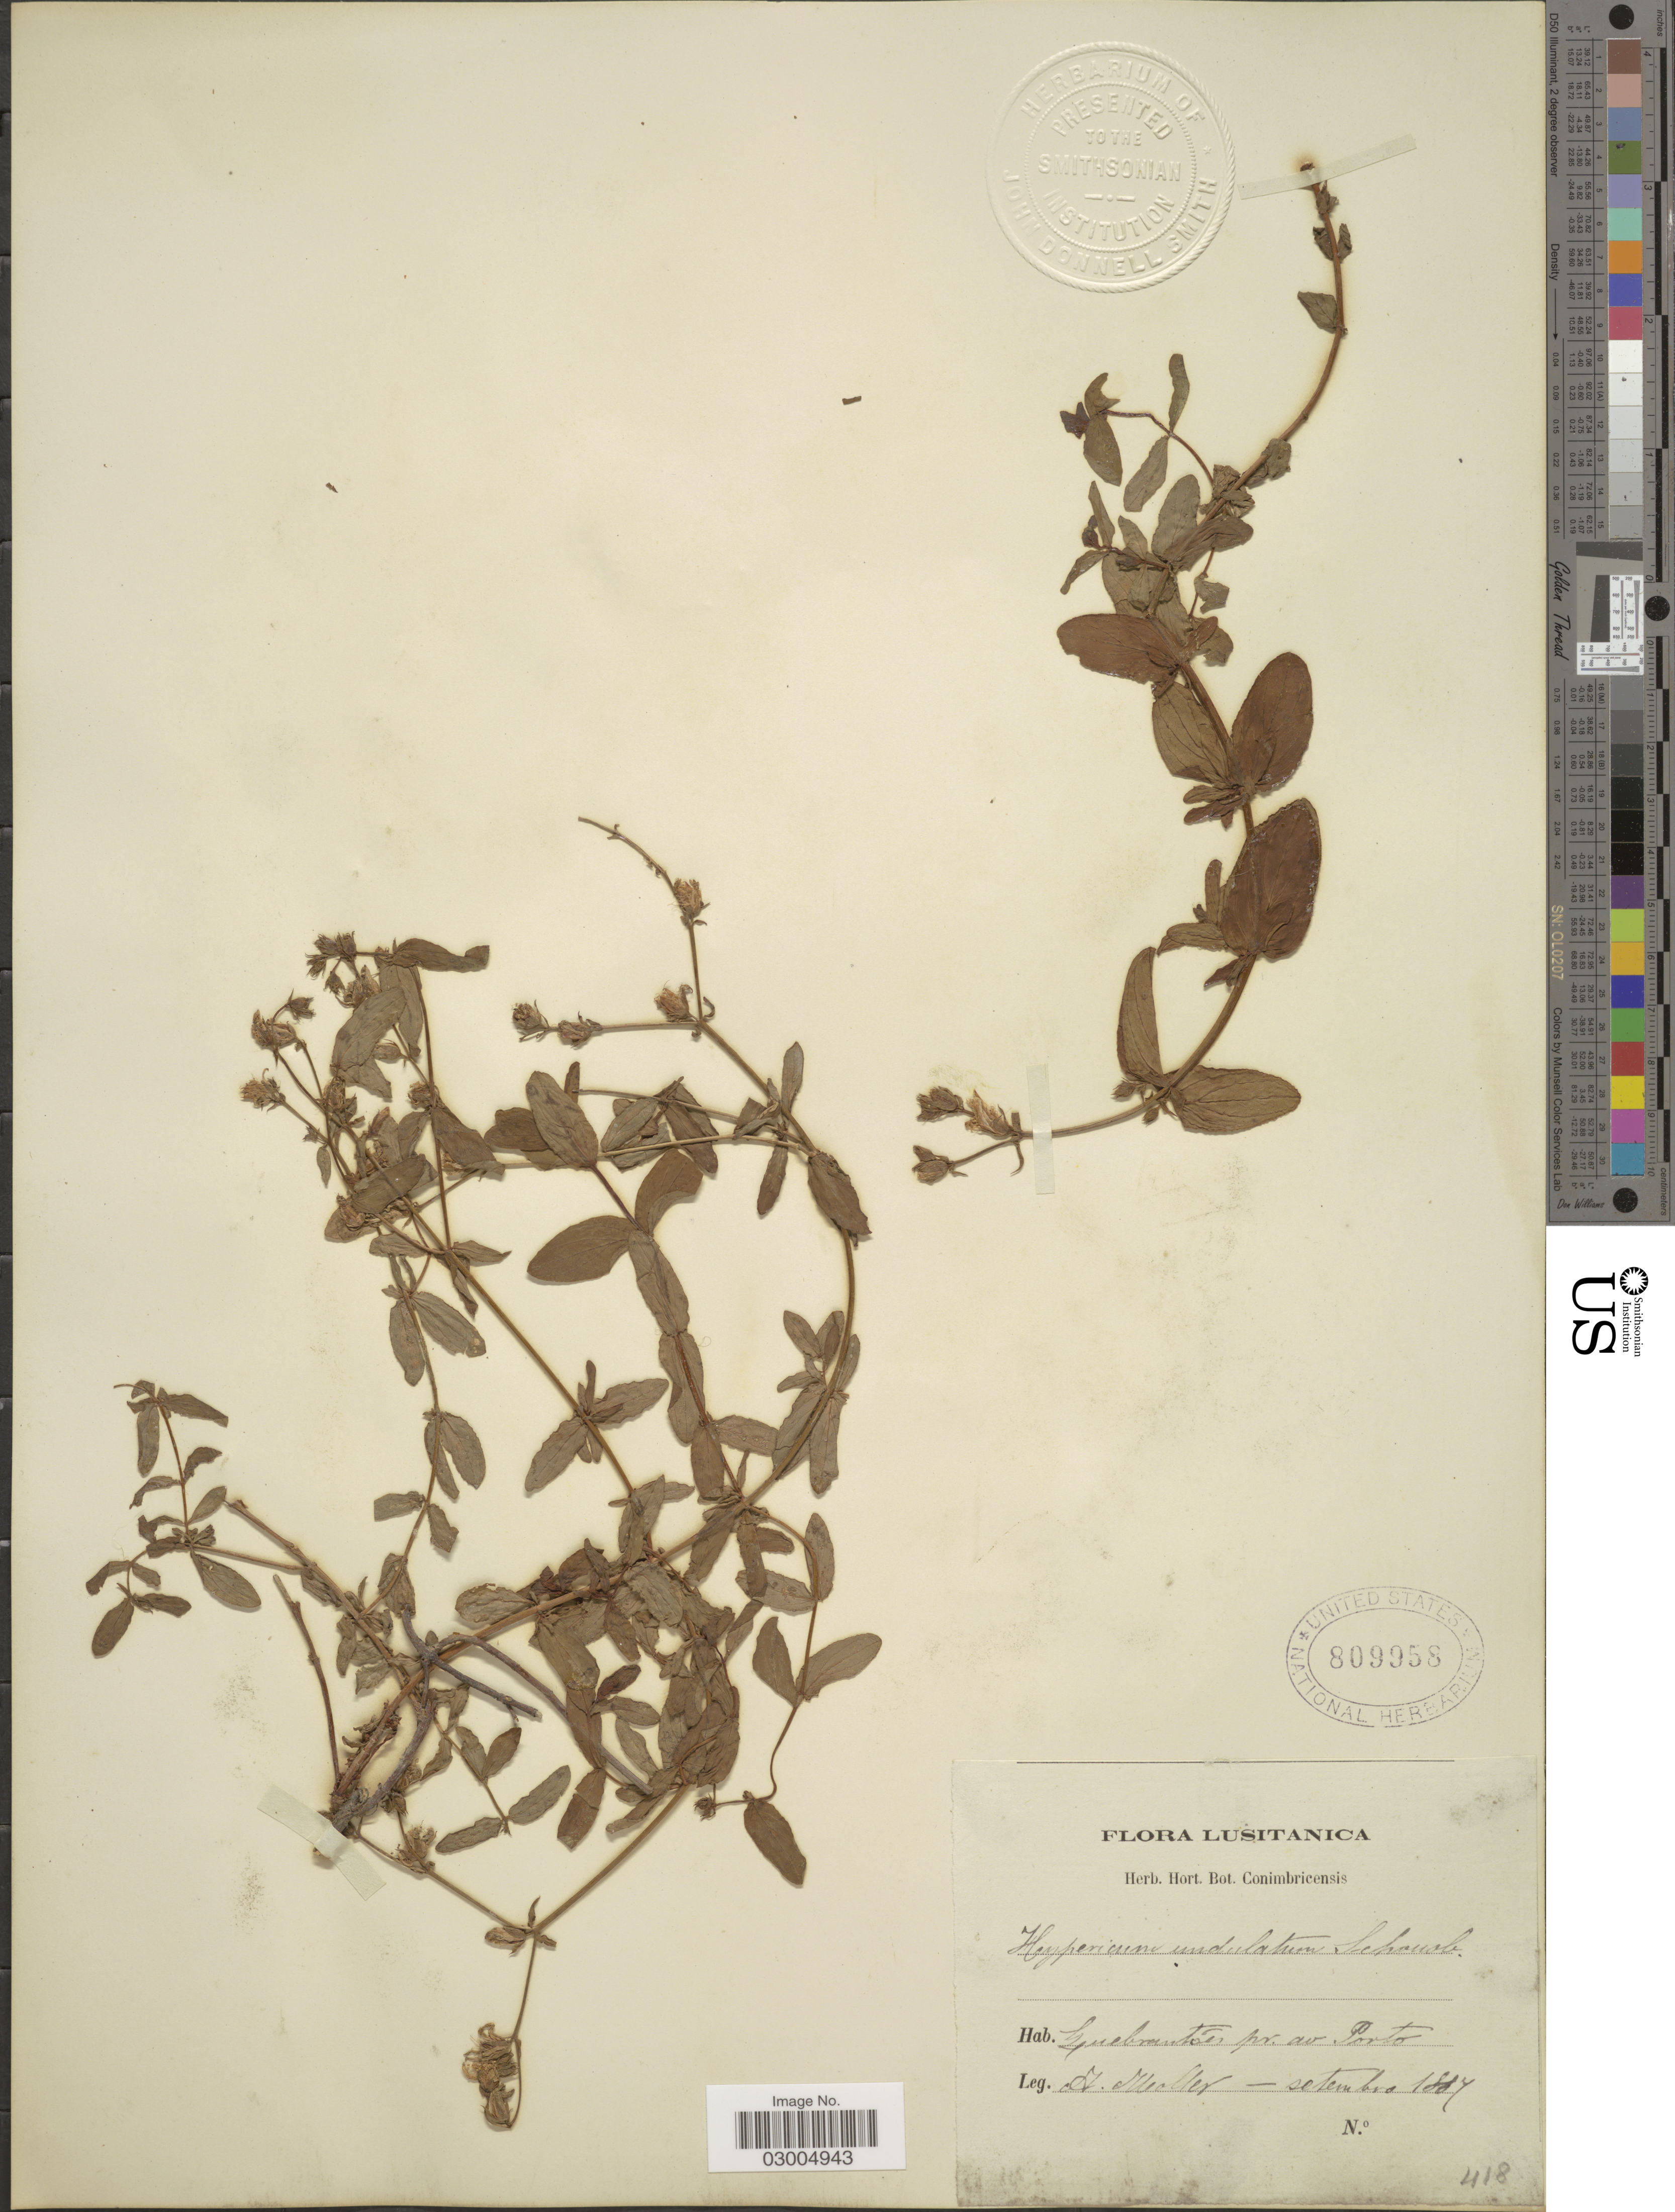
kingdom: Plantae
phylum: Tracheophyta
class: Magnoliopsida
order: Malpighiales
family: Hypericaceae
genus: Hypericum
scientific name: Hypericum undulatum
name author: Willd.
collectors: G. Moller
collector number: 418?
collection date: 1887-09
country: Portugal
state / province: Porto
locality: Lusitanica. Guebrantos [interpreted] pr. av [interpreted]. Porto.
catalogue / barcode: US 809958